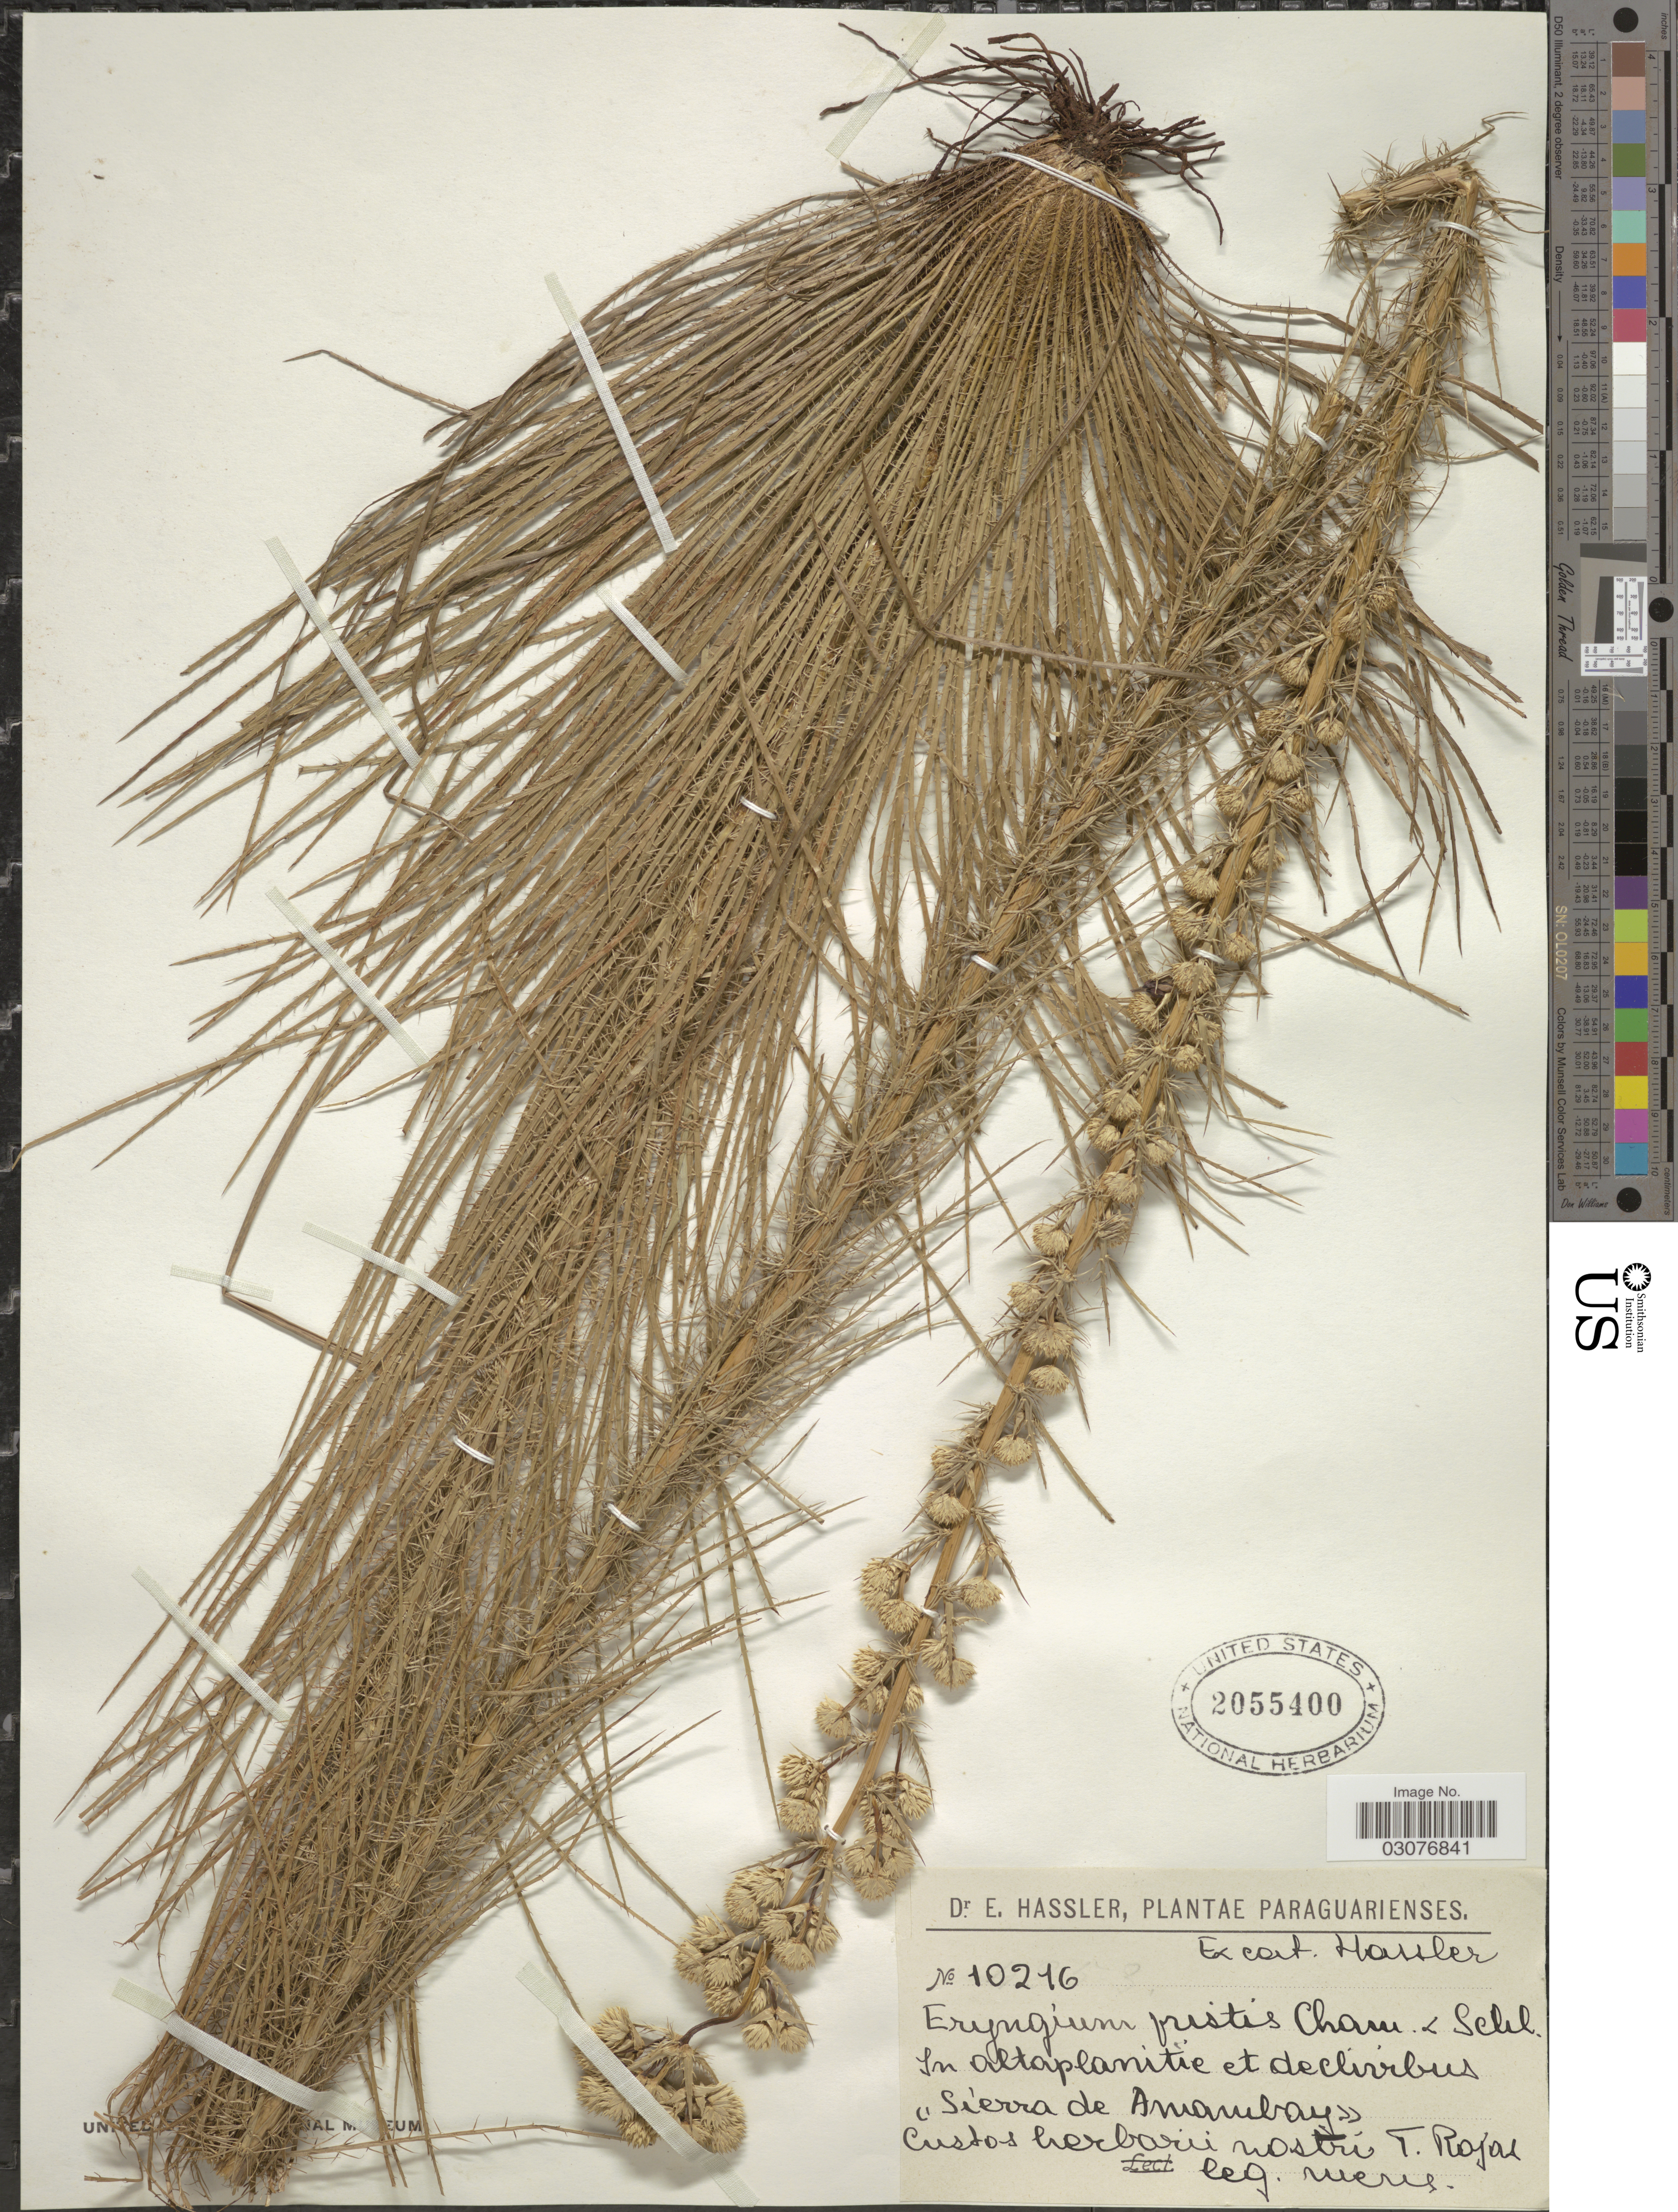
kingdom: Plantae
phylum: Tracheophyta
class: Magnoliopsida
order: Apiales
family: Apiaceae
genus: Eryngium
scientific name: Eryngium pristis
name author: Cham. & Schltdl.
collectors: E. Hassler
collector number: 10216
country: Paraguay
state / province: Amambay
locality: Sierra de Amambay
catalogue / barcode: US 2055400